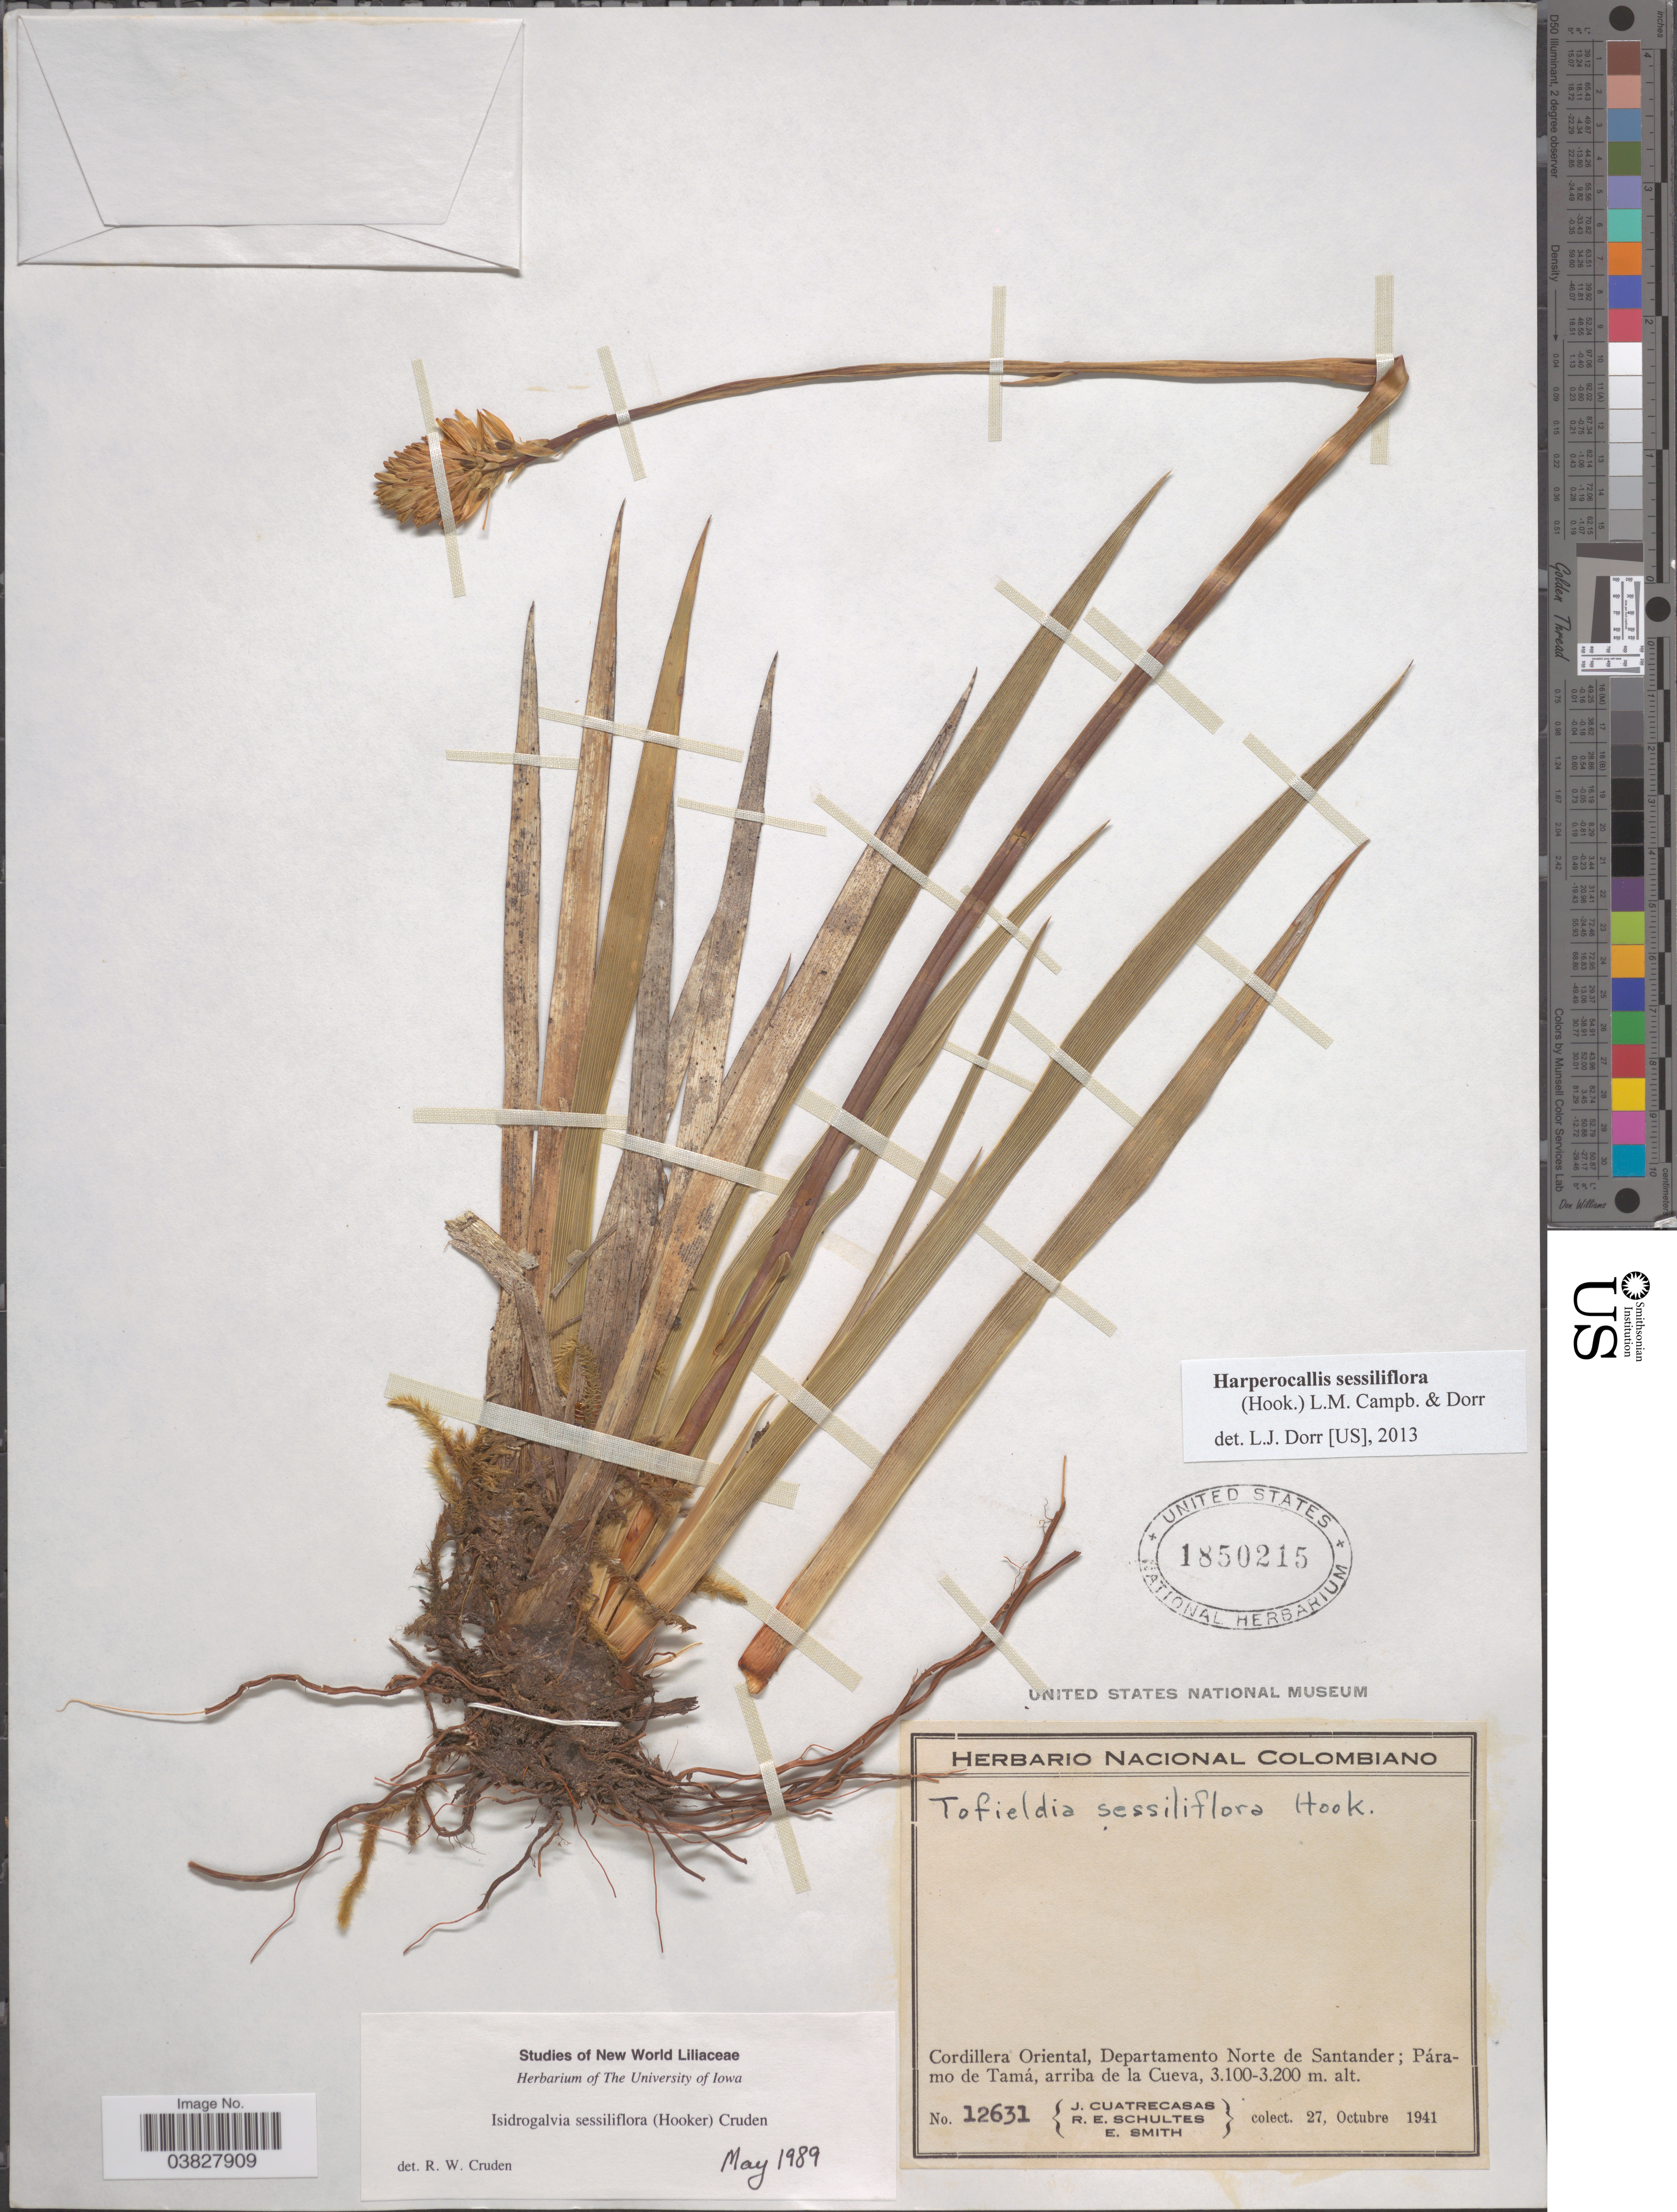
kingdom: Plantae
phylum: Tracheophyta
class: Liliopsida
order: Alismatales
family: Tofieldiaceae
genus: Harperocallis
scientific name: Harperocallis sessiliflora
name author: (Hook.) L.M. Campb. & Dorr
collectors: J. Cuatrecasas, R. E. Schultes & E. Smith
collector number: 12631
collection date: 1941-10-27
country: Colombia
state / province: Norte de Santander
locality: Cordillera Oriental, Departamento Norte de Santander; Páramo de Tamá, arriba de la Cueva.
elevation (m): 3100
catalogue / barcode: US 1850215